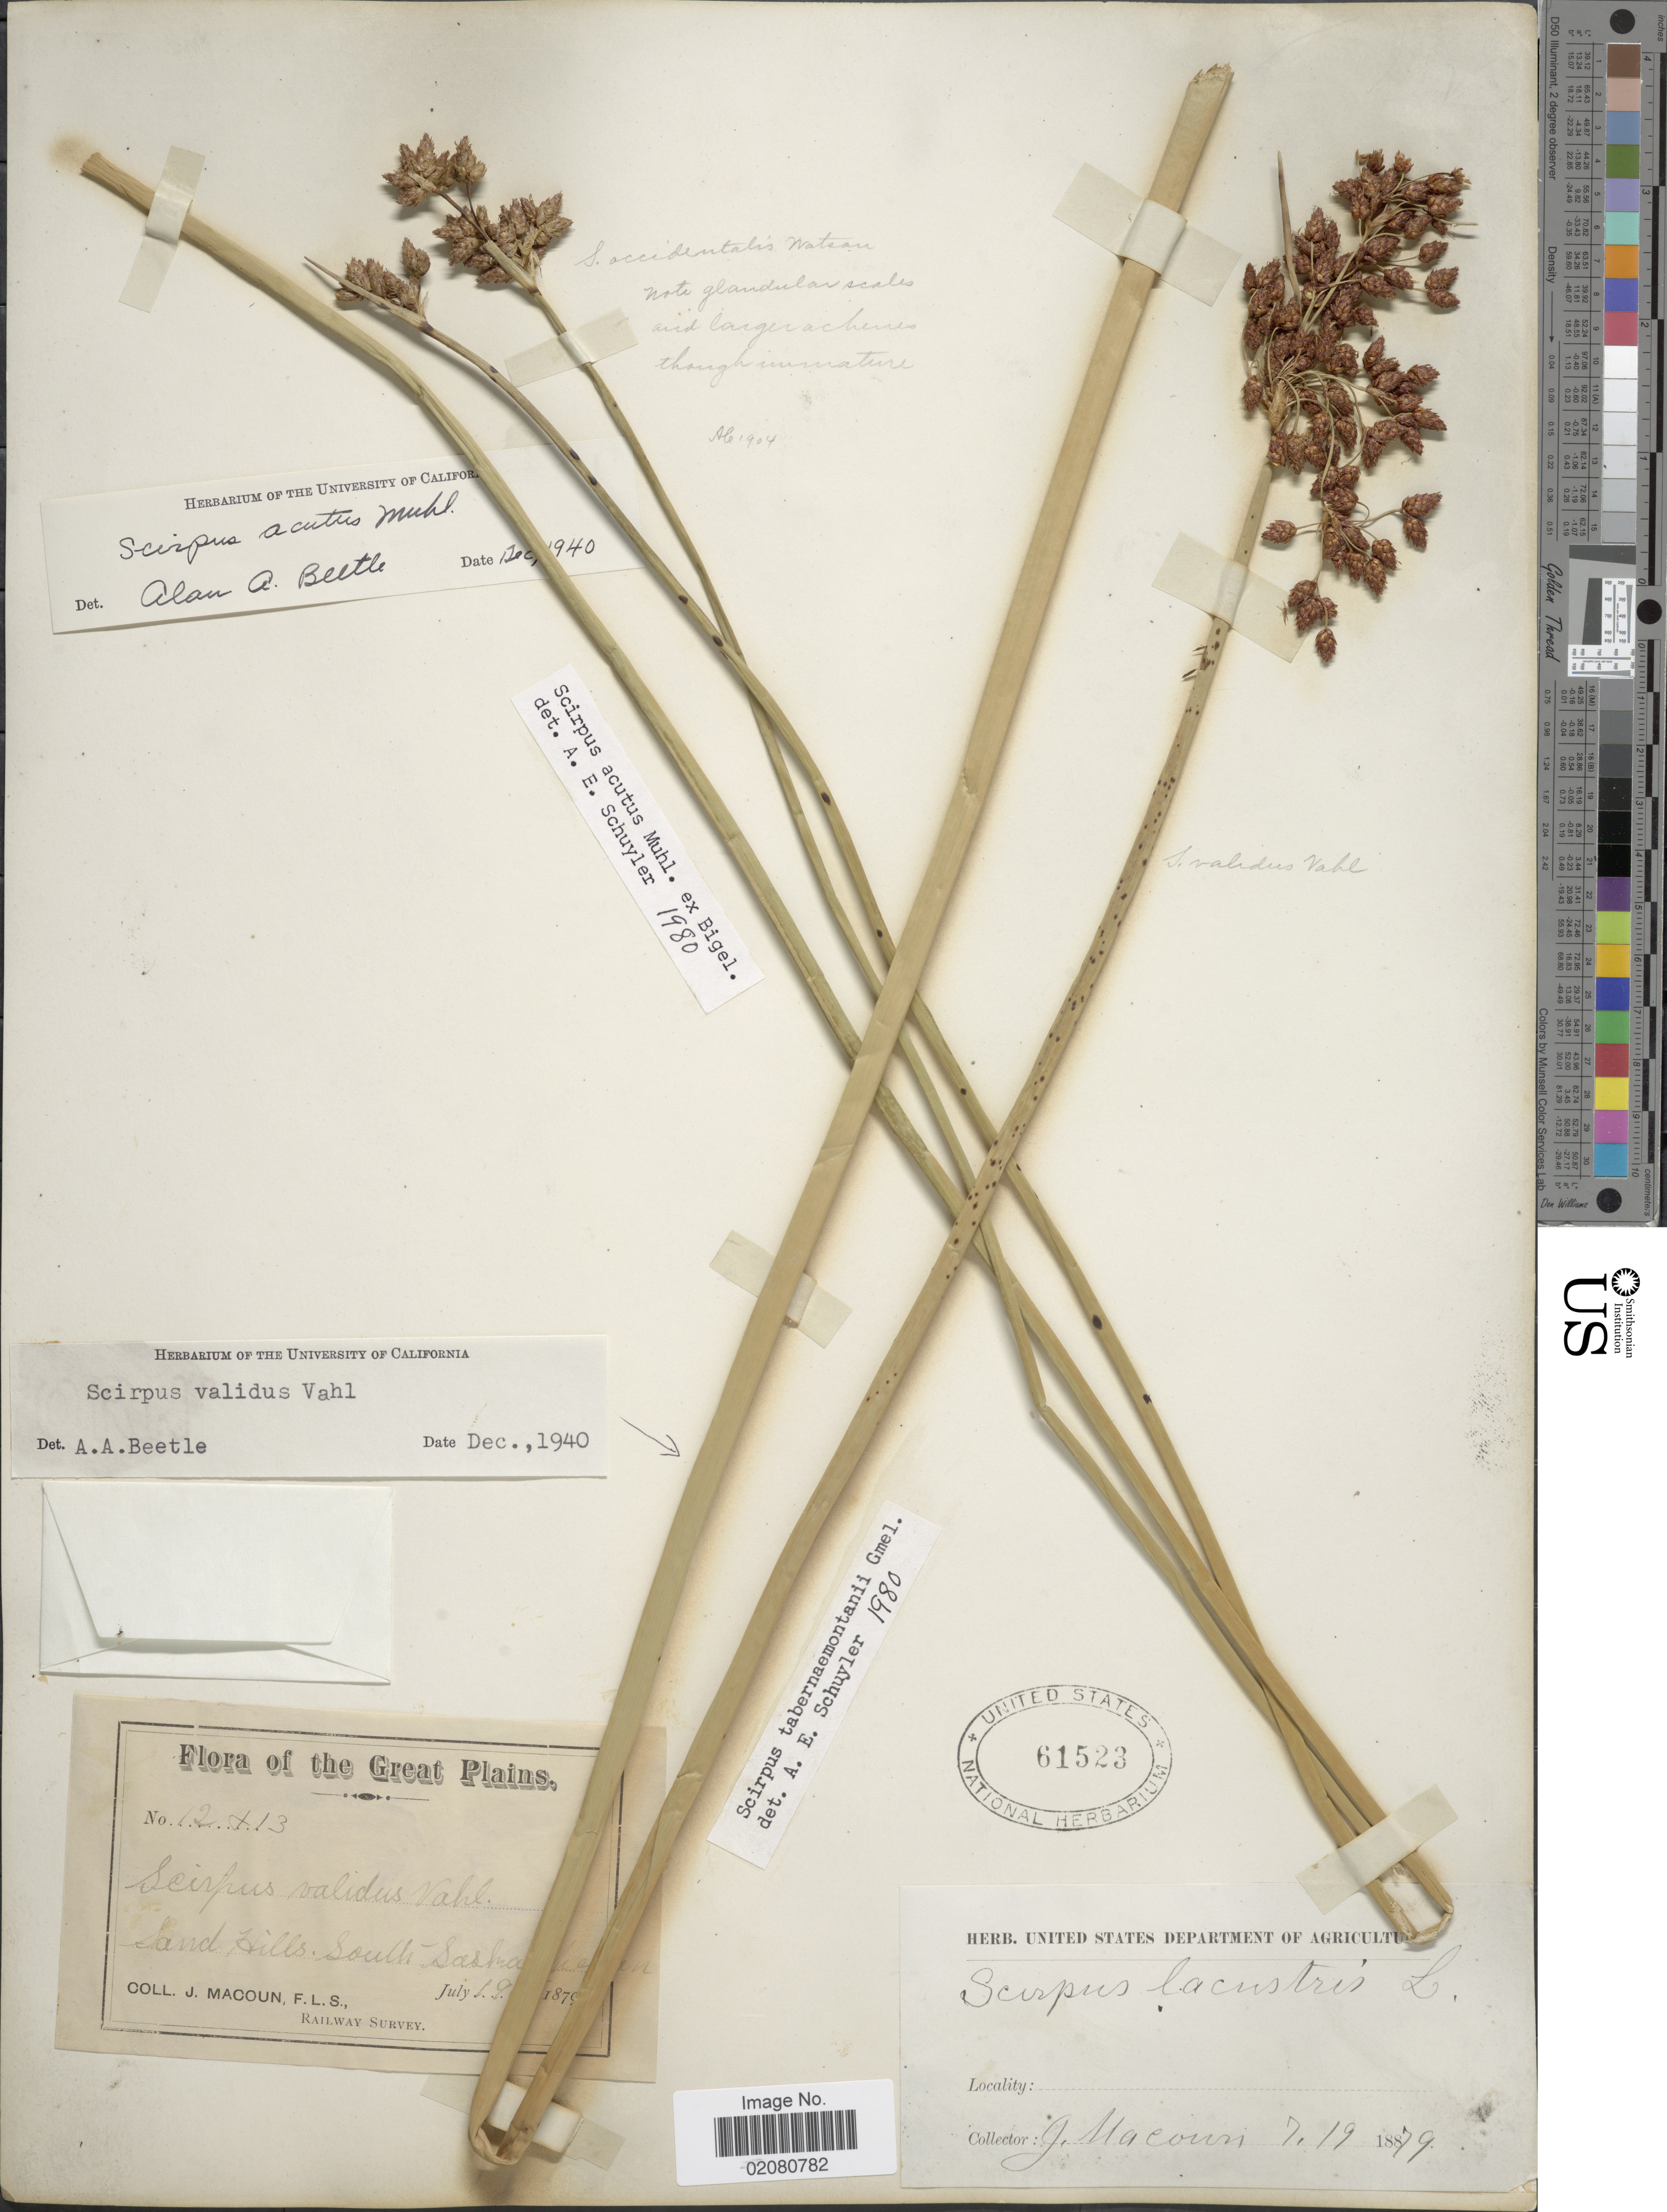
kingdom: Plantae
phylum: Tracheophyta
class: Liliopsida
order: Poales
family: Cyperaceae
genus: Schoenoplectus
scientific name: Schoenoplectus acutus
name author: (Muhl. ex Bigelow) Á. Löve & D. Löve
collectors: J. Macoun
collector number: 12/13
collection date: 1879-07-19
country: Canada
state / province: Saskatchewan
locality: Great Plains. Sand Hills, South Saskatchewan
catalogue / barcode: US 61523